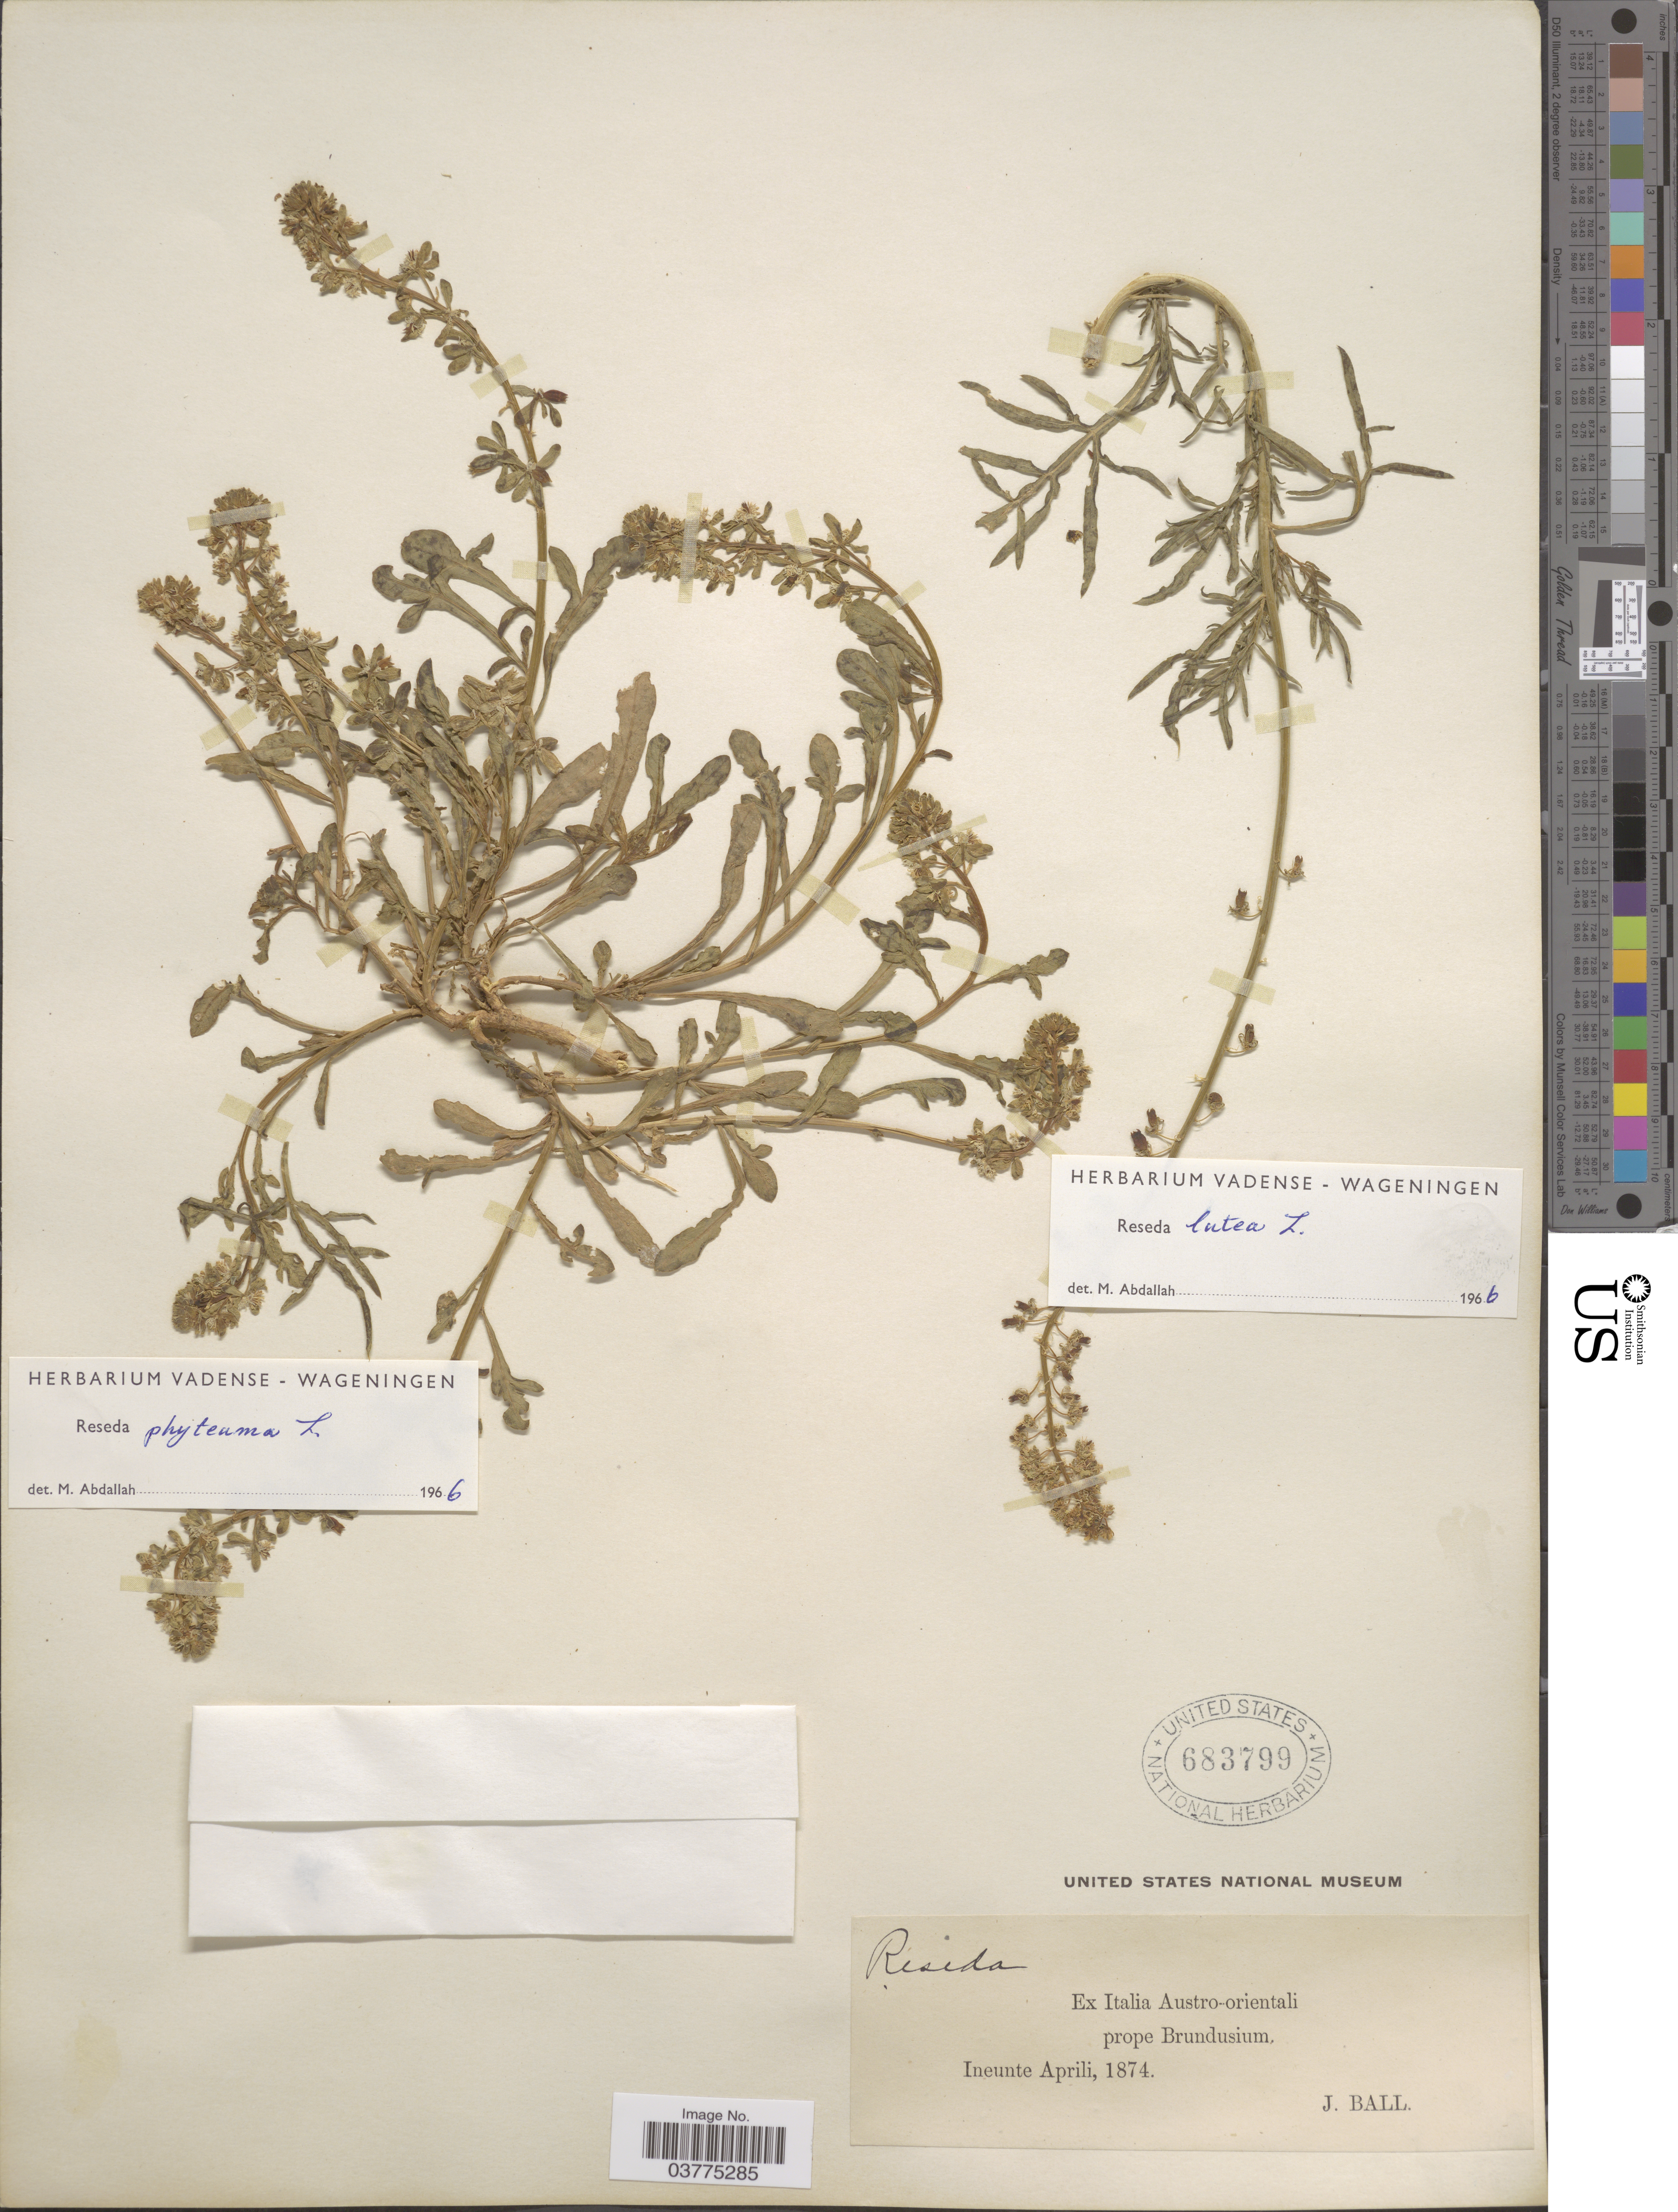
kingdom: Plantae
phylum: Tracheophyta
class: Magnoliopsida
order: Brassicales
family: Resedaceae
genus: Reseda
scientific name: Reseda lutea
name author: L.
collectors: J. Ball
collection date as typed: Ineunte Aprili, 1874.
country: Italy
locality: Ex Italia Austro-orientali prope Brundusium.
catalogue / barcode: US 683799